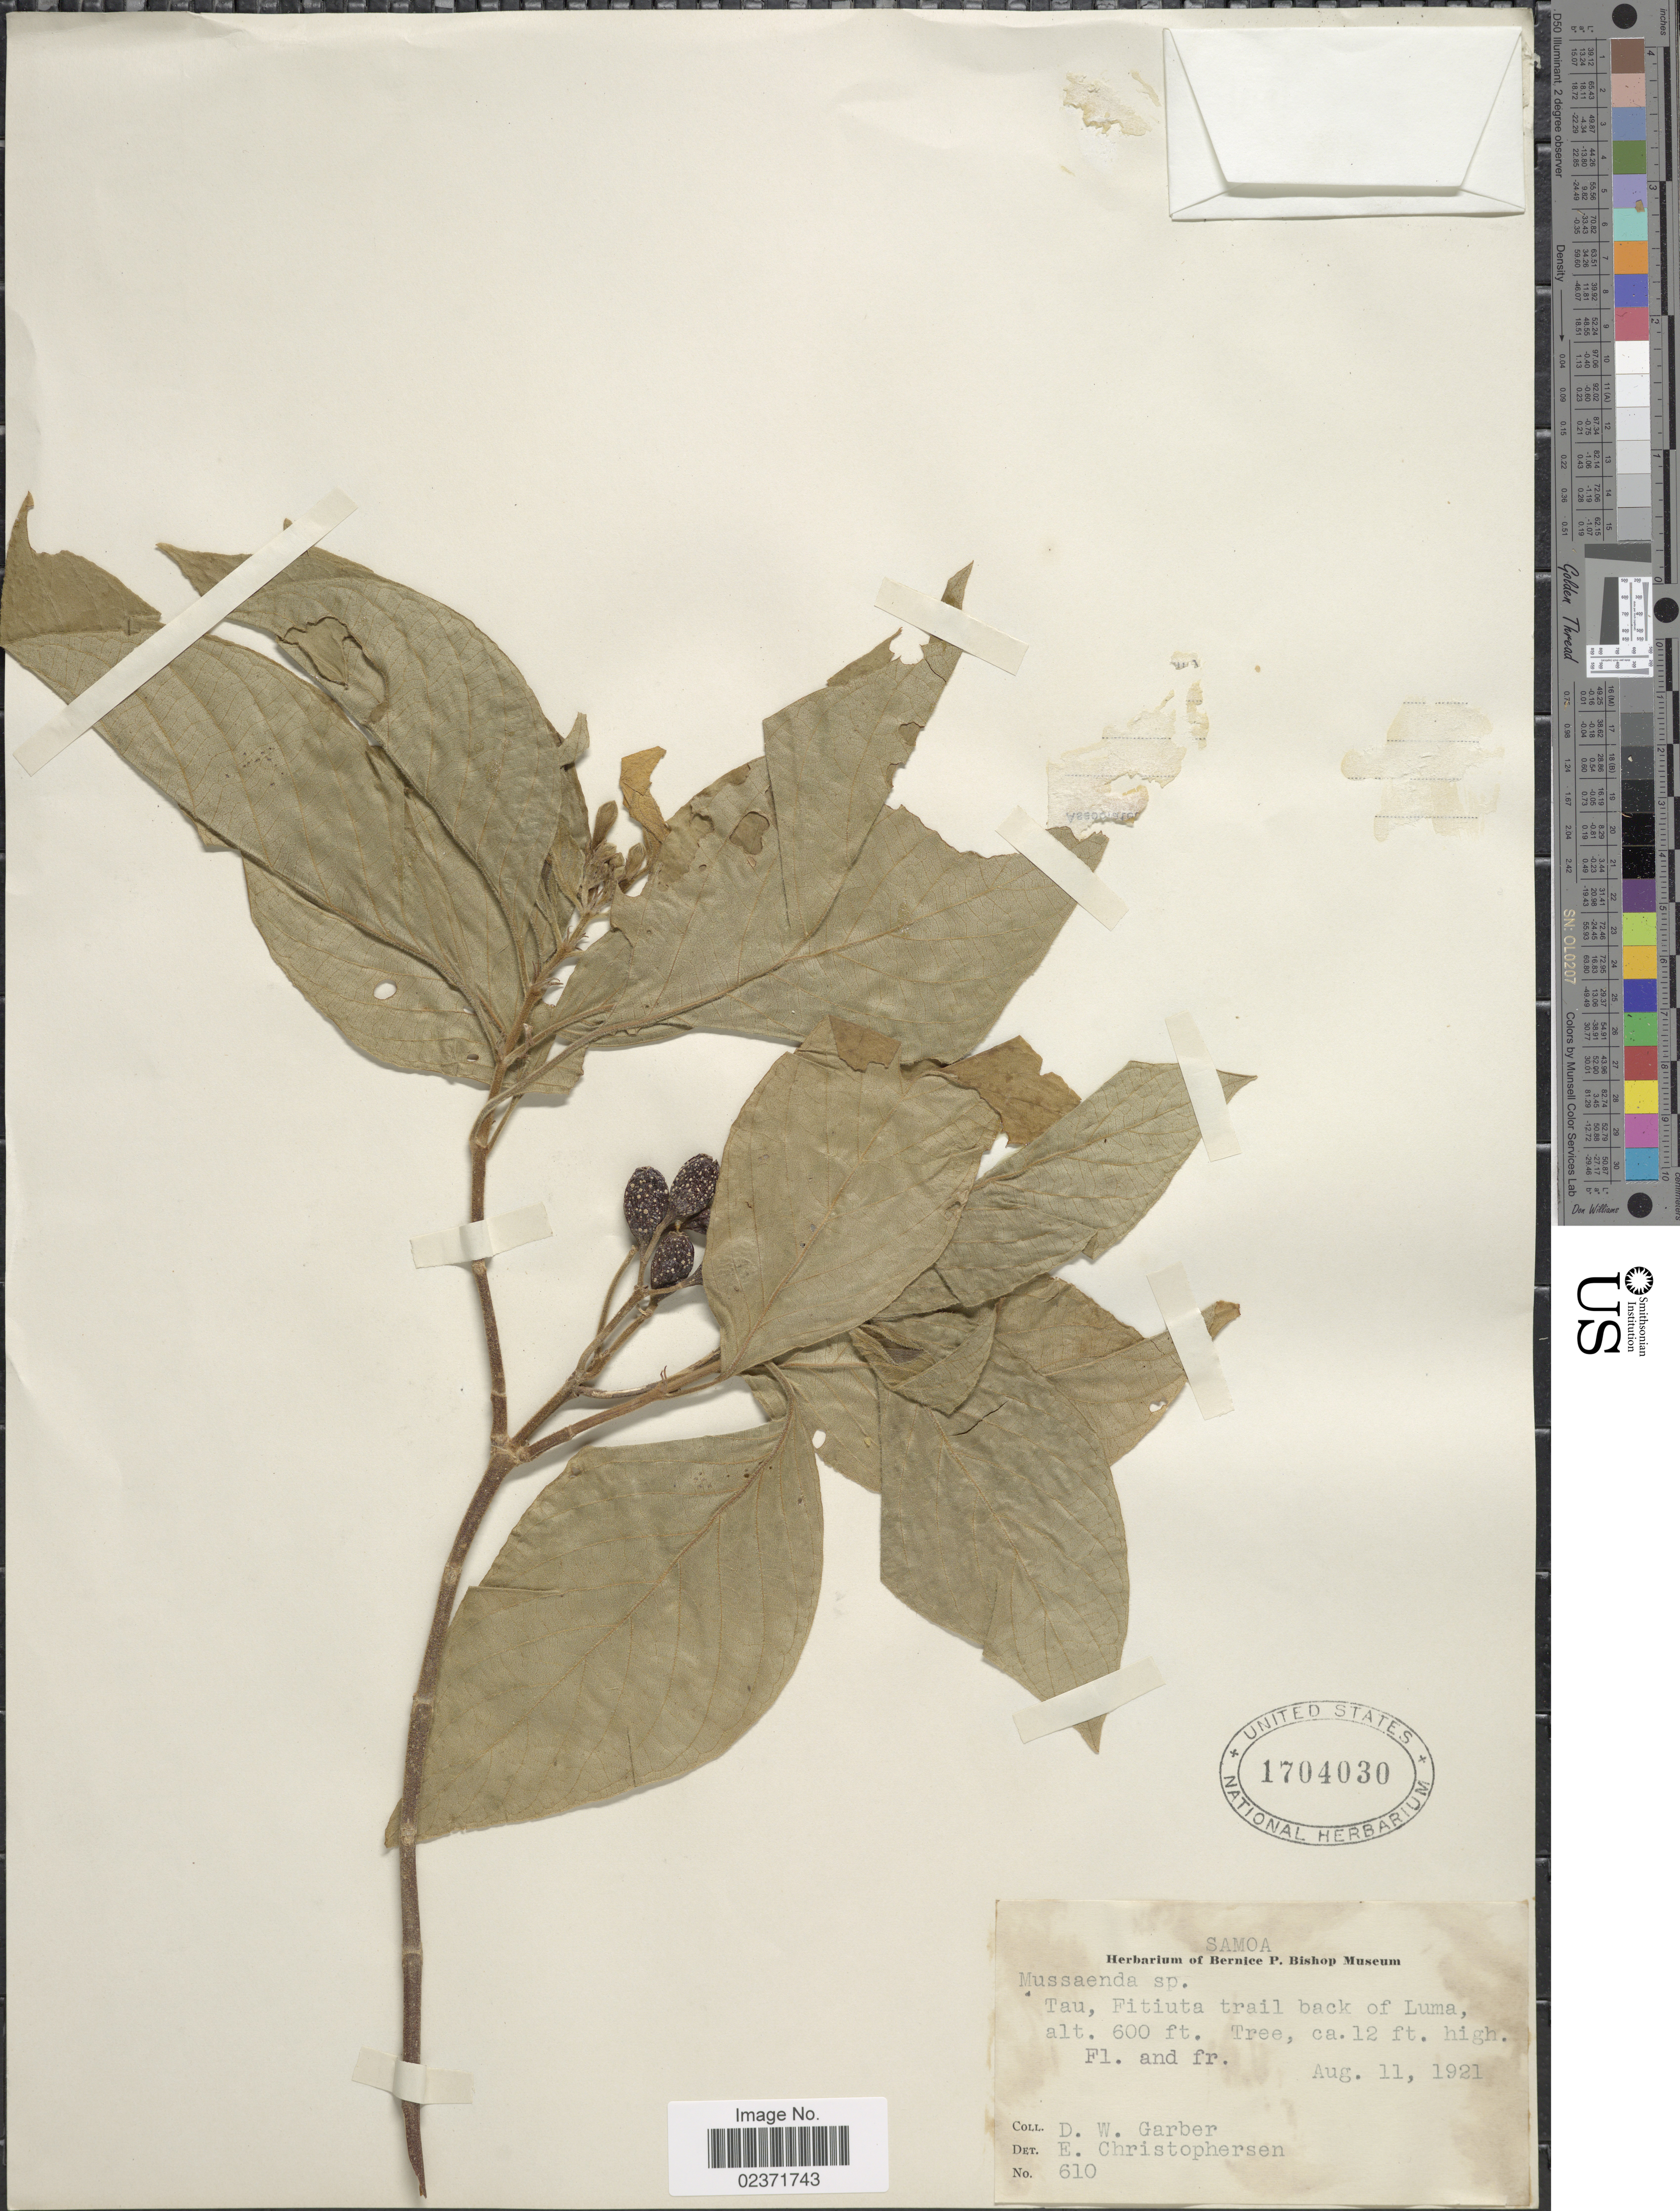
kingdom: Plantae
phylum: Tracheophyta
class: Magnoliopsida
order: Gentianales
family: Rubiaceae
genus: Mussaenda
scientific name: Mussaenda raiateensis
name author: J.W. Moore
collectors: D. W. Garber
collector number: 610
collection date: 1921-08-11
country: American Samoa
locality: Samoa. Tau, Fitiuta trail back of Luma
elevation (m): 183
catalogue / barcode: US 1704030